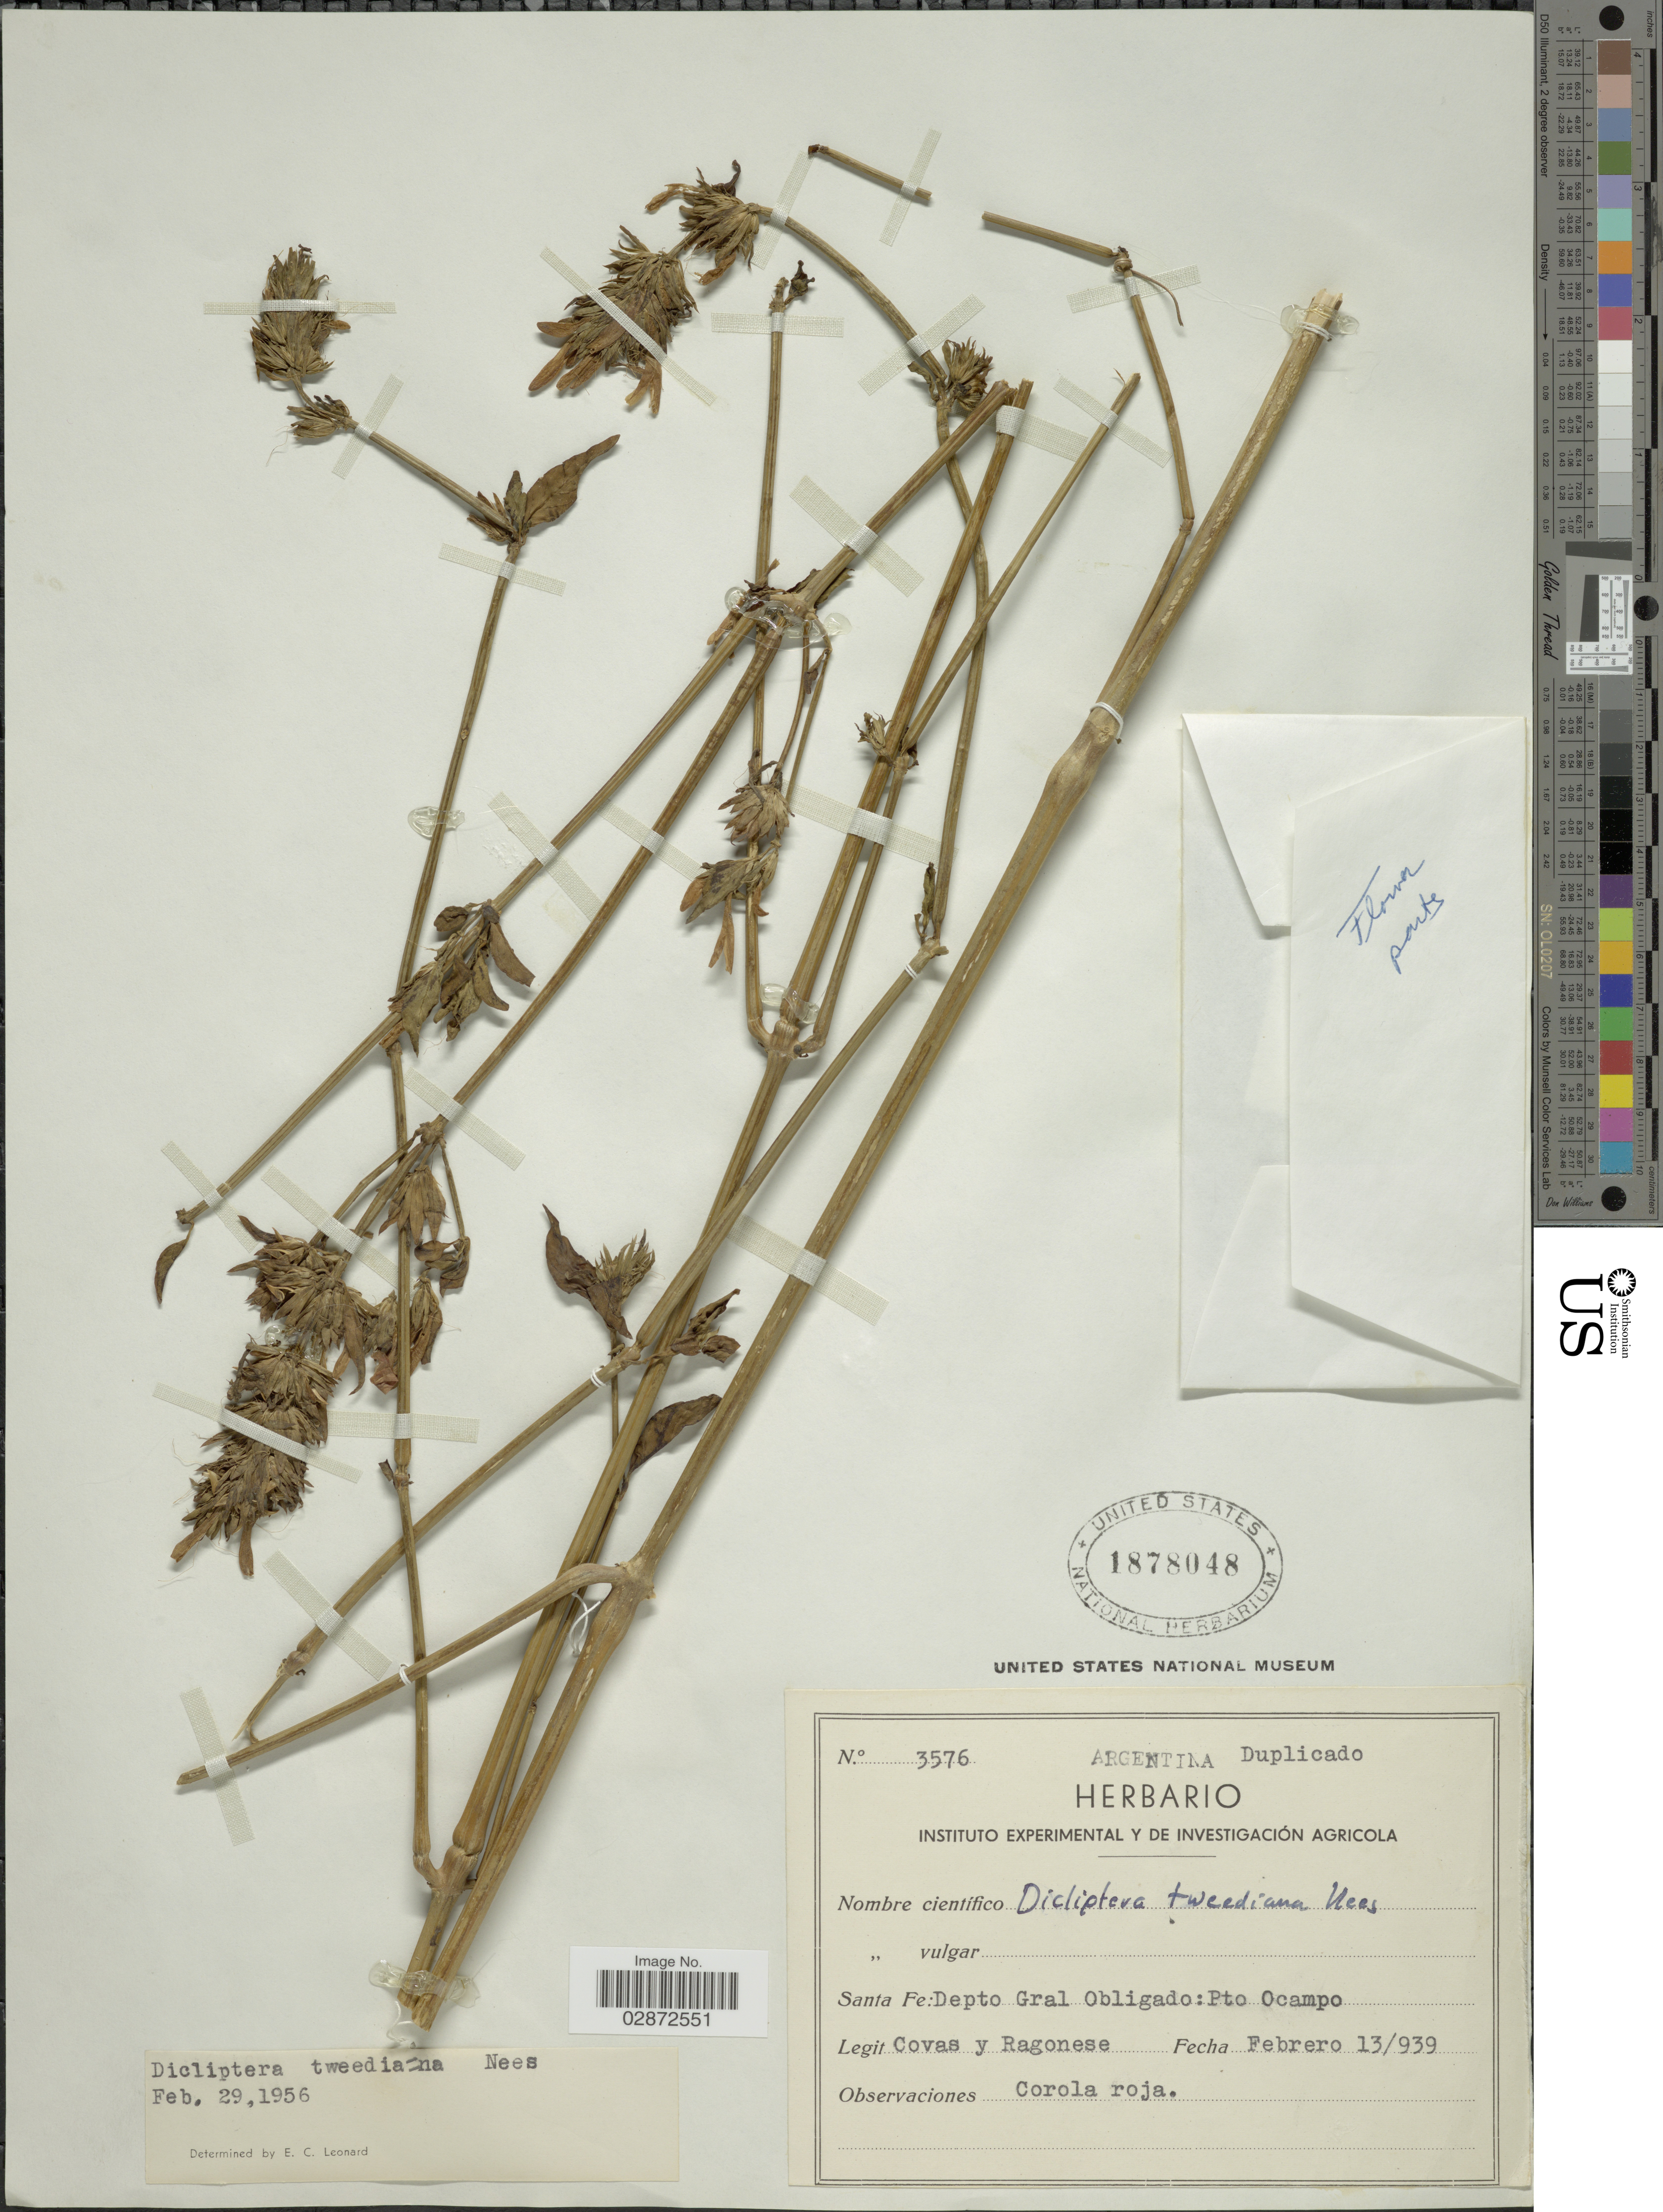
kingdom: Plantae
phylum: Tracheophyta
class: Magnoliopsida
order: Lamiales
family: Acanthaceae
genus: Dicliptera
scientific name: Dicliptera squarrosa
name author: Nees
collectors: -. Covas & Ragonese, --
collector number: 3576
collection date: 1956-02-29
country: Argentina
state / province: Santa Fe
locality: Sante Fe: Depto Gral Obligado: Pto Ocampo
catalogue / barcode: US 1878048